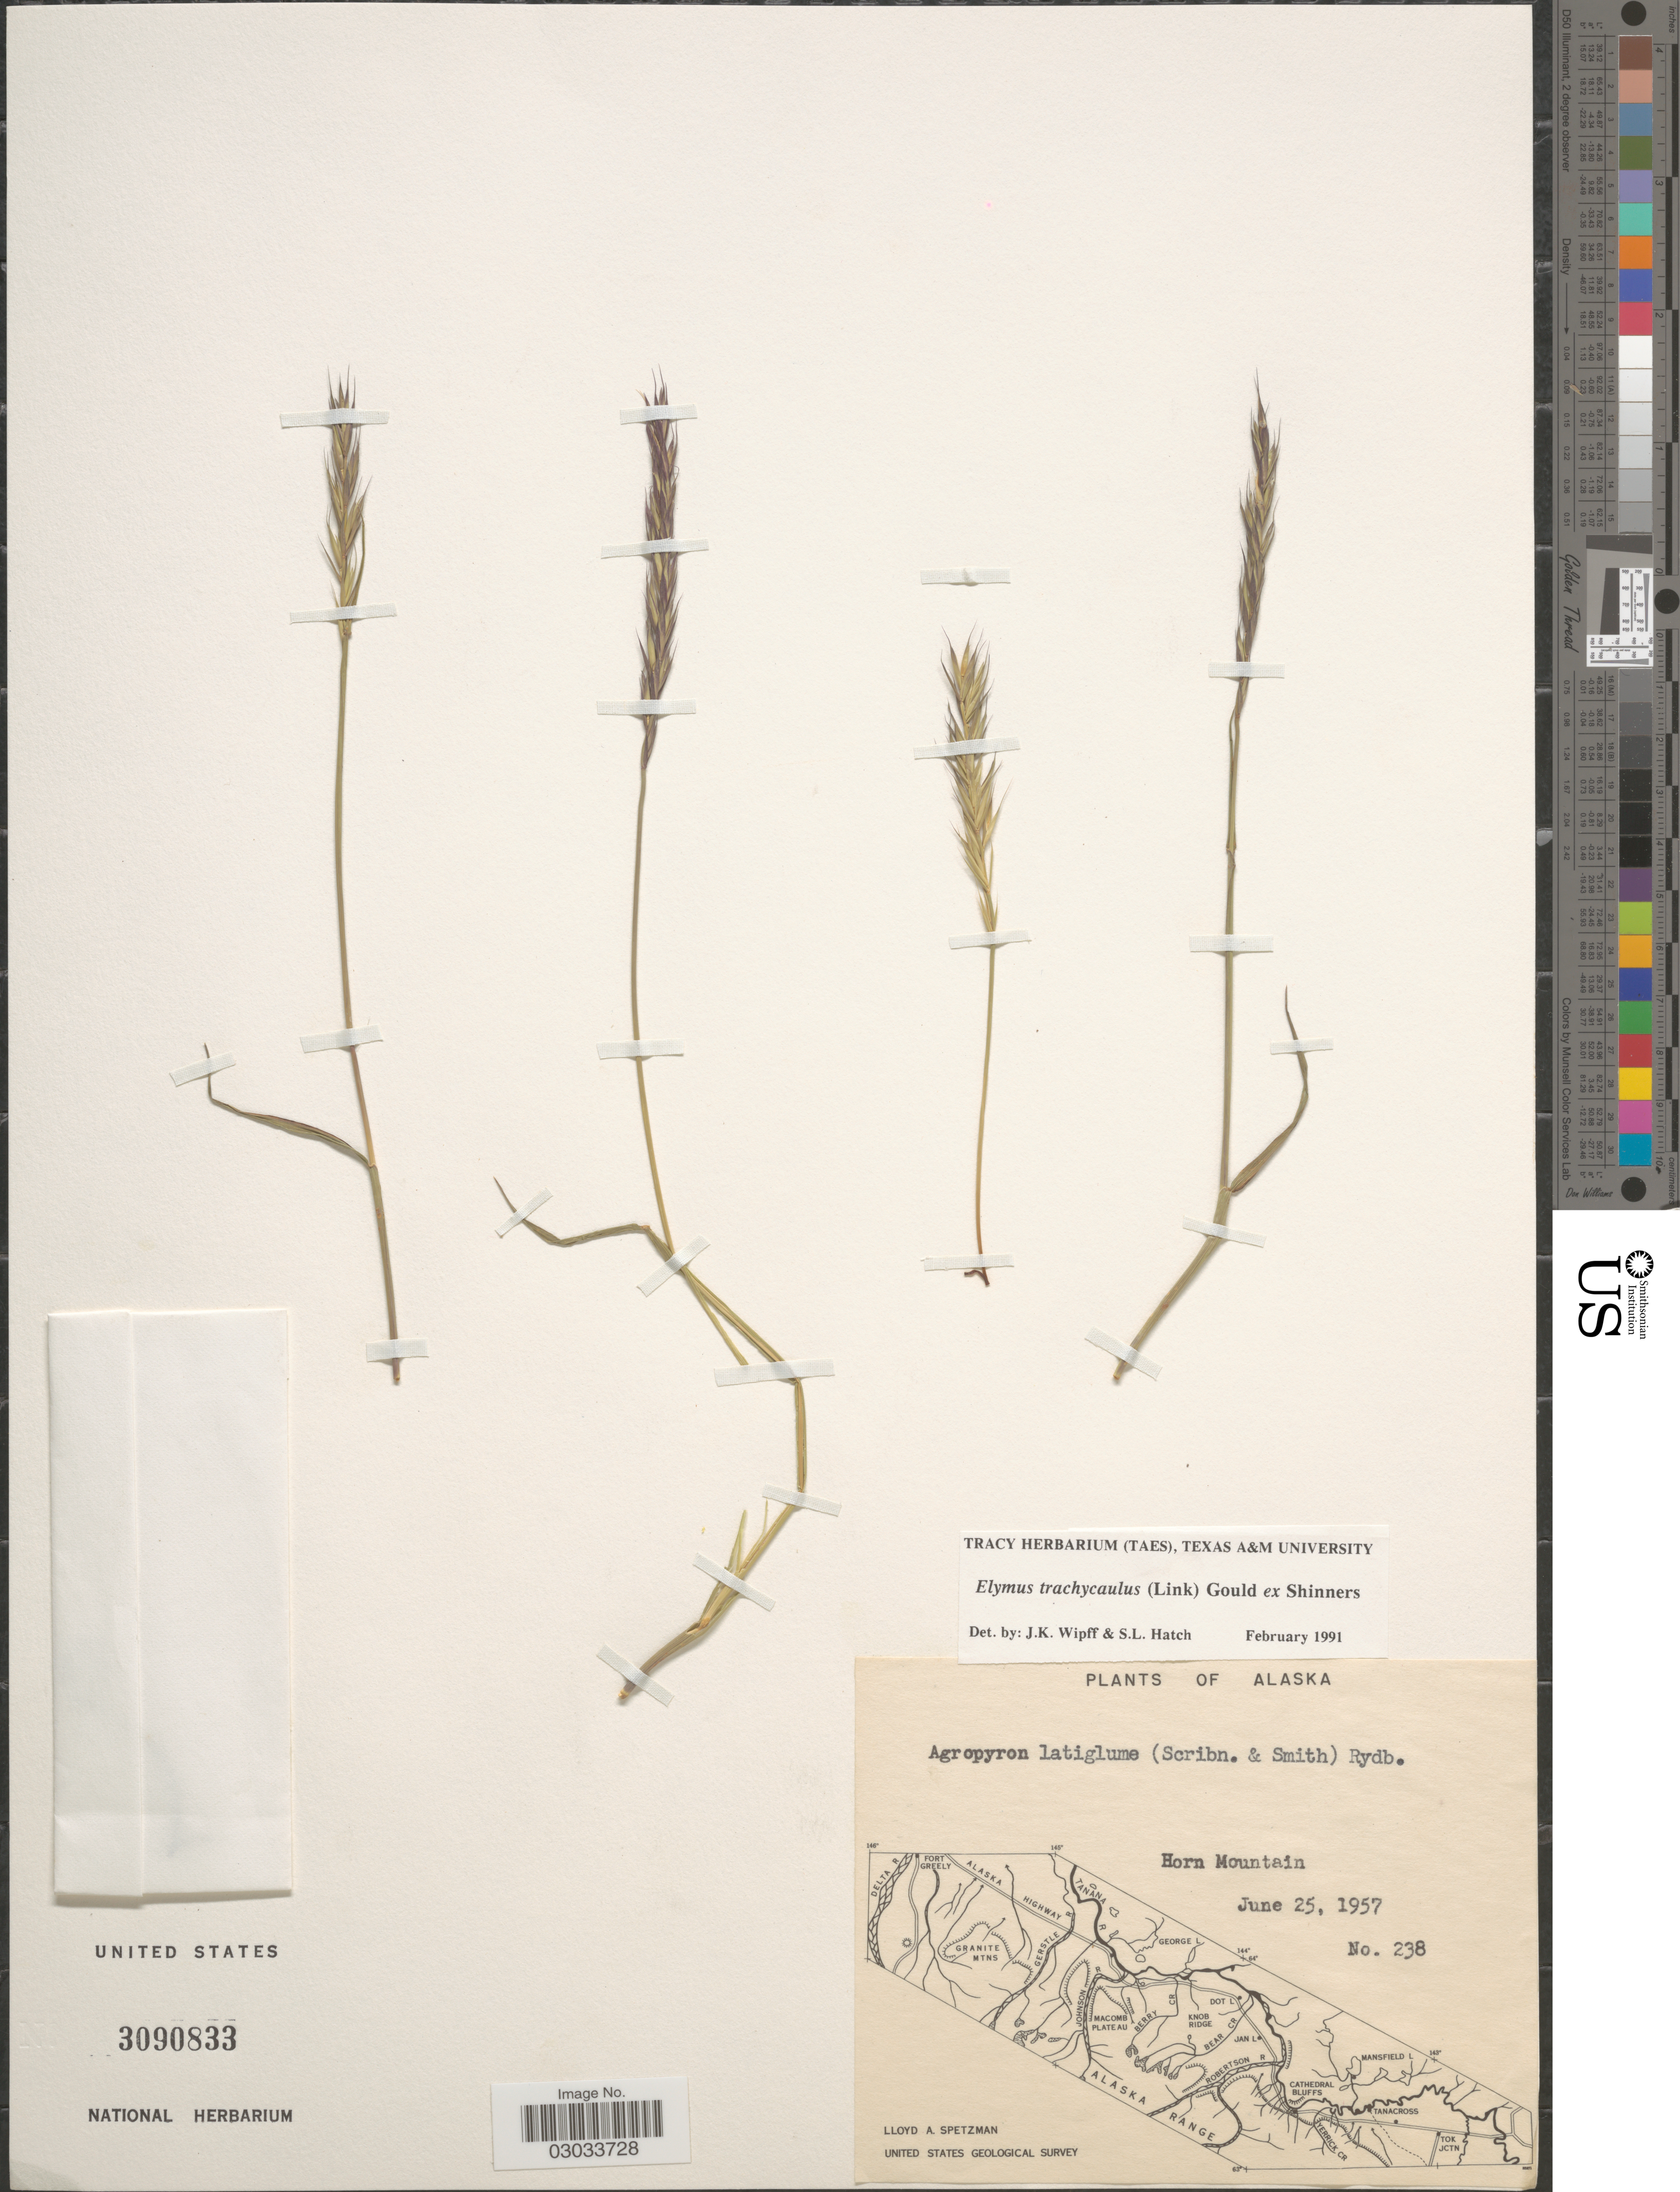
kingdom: Plantae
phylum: Tracheophyta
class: Liliopsida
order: Poales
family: Poaceae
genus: Elymus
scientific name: Elymus trachycaulus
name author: (Link) Gould ex Shinners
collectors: L. Spetzman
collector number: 238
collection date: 1957-06-25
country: United States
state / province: Alaska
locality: Horn Mountain. United States Geological Survey.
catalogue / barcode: US 3090833